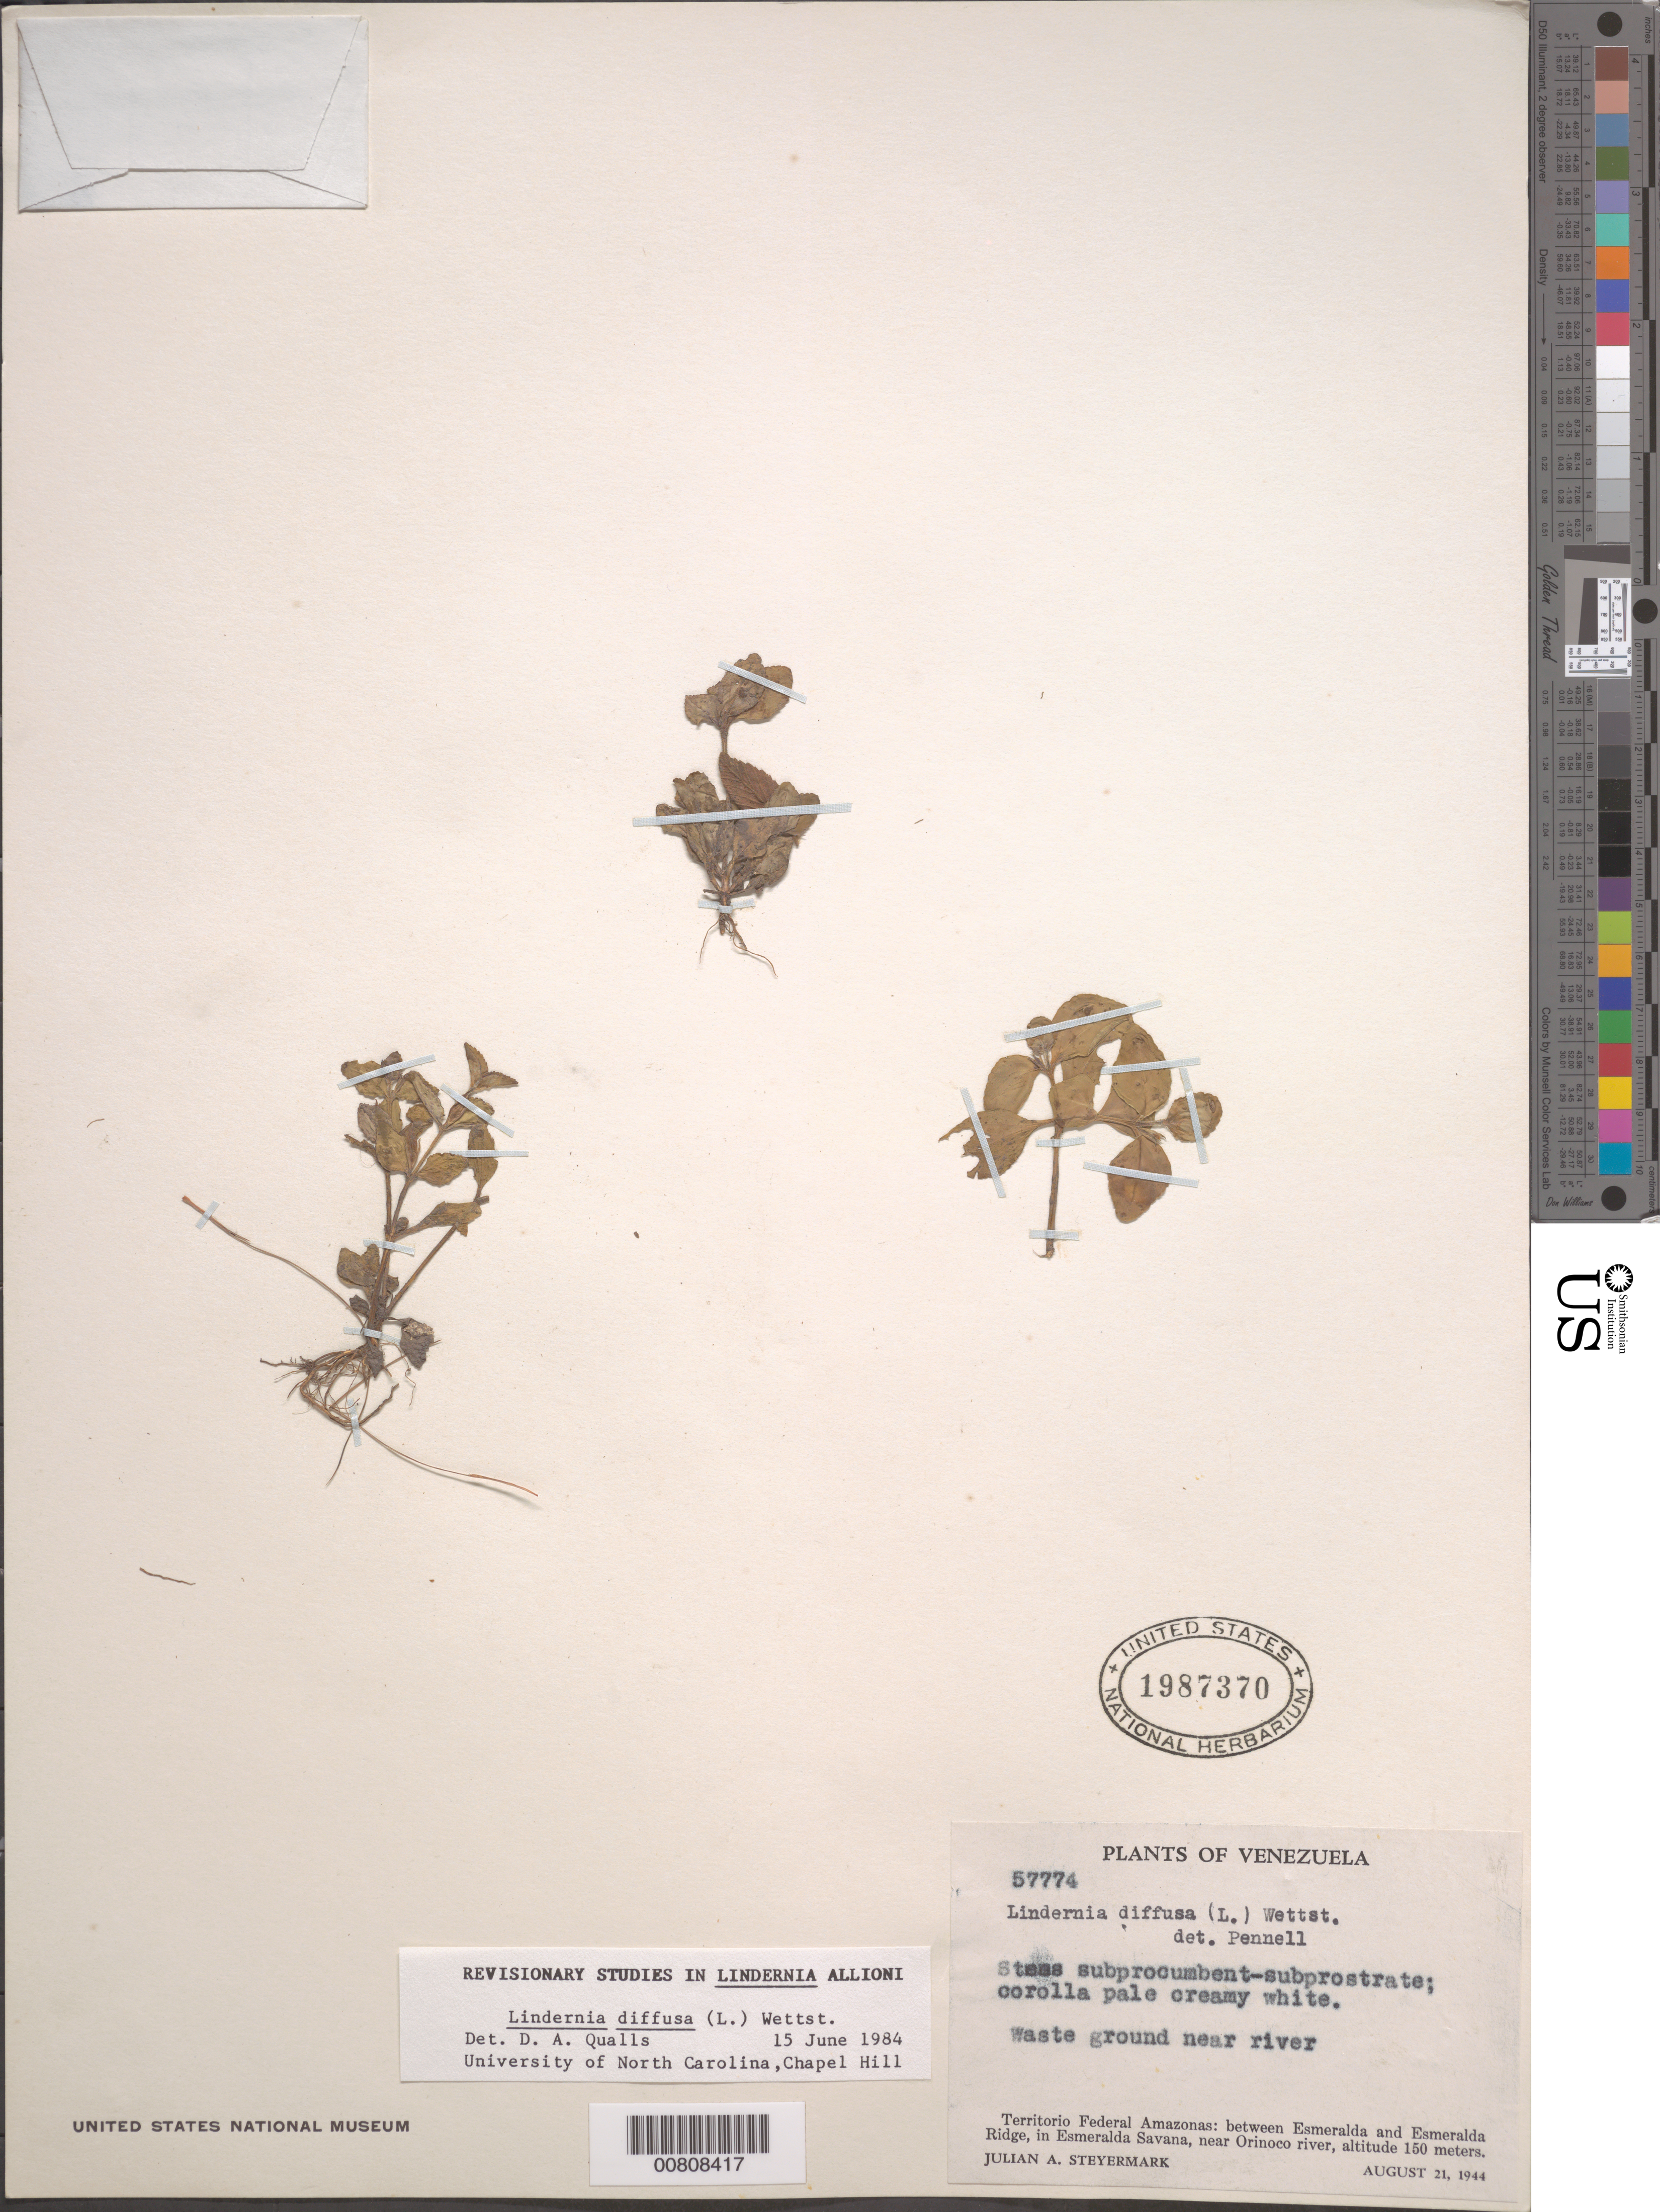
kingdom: Plantae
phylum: Tracheophyta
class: Magnoliopsida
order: Lamiales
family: Linderniaceae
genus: Lindernia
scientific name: Lindernia diffusa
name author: (L.) Wettst.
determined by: Qualls, D. A.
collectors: J. Steyermark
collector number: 57774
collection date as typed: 21-Aug-44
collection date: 1944-08-21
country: Venezuela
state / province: Amazonas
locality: Esmeralda Savanna, between Esmeralda and Esmeralda Ridge, near Orinoco R.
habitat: Savanna; waste ground near river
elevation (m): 150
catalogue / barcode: US 1987370